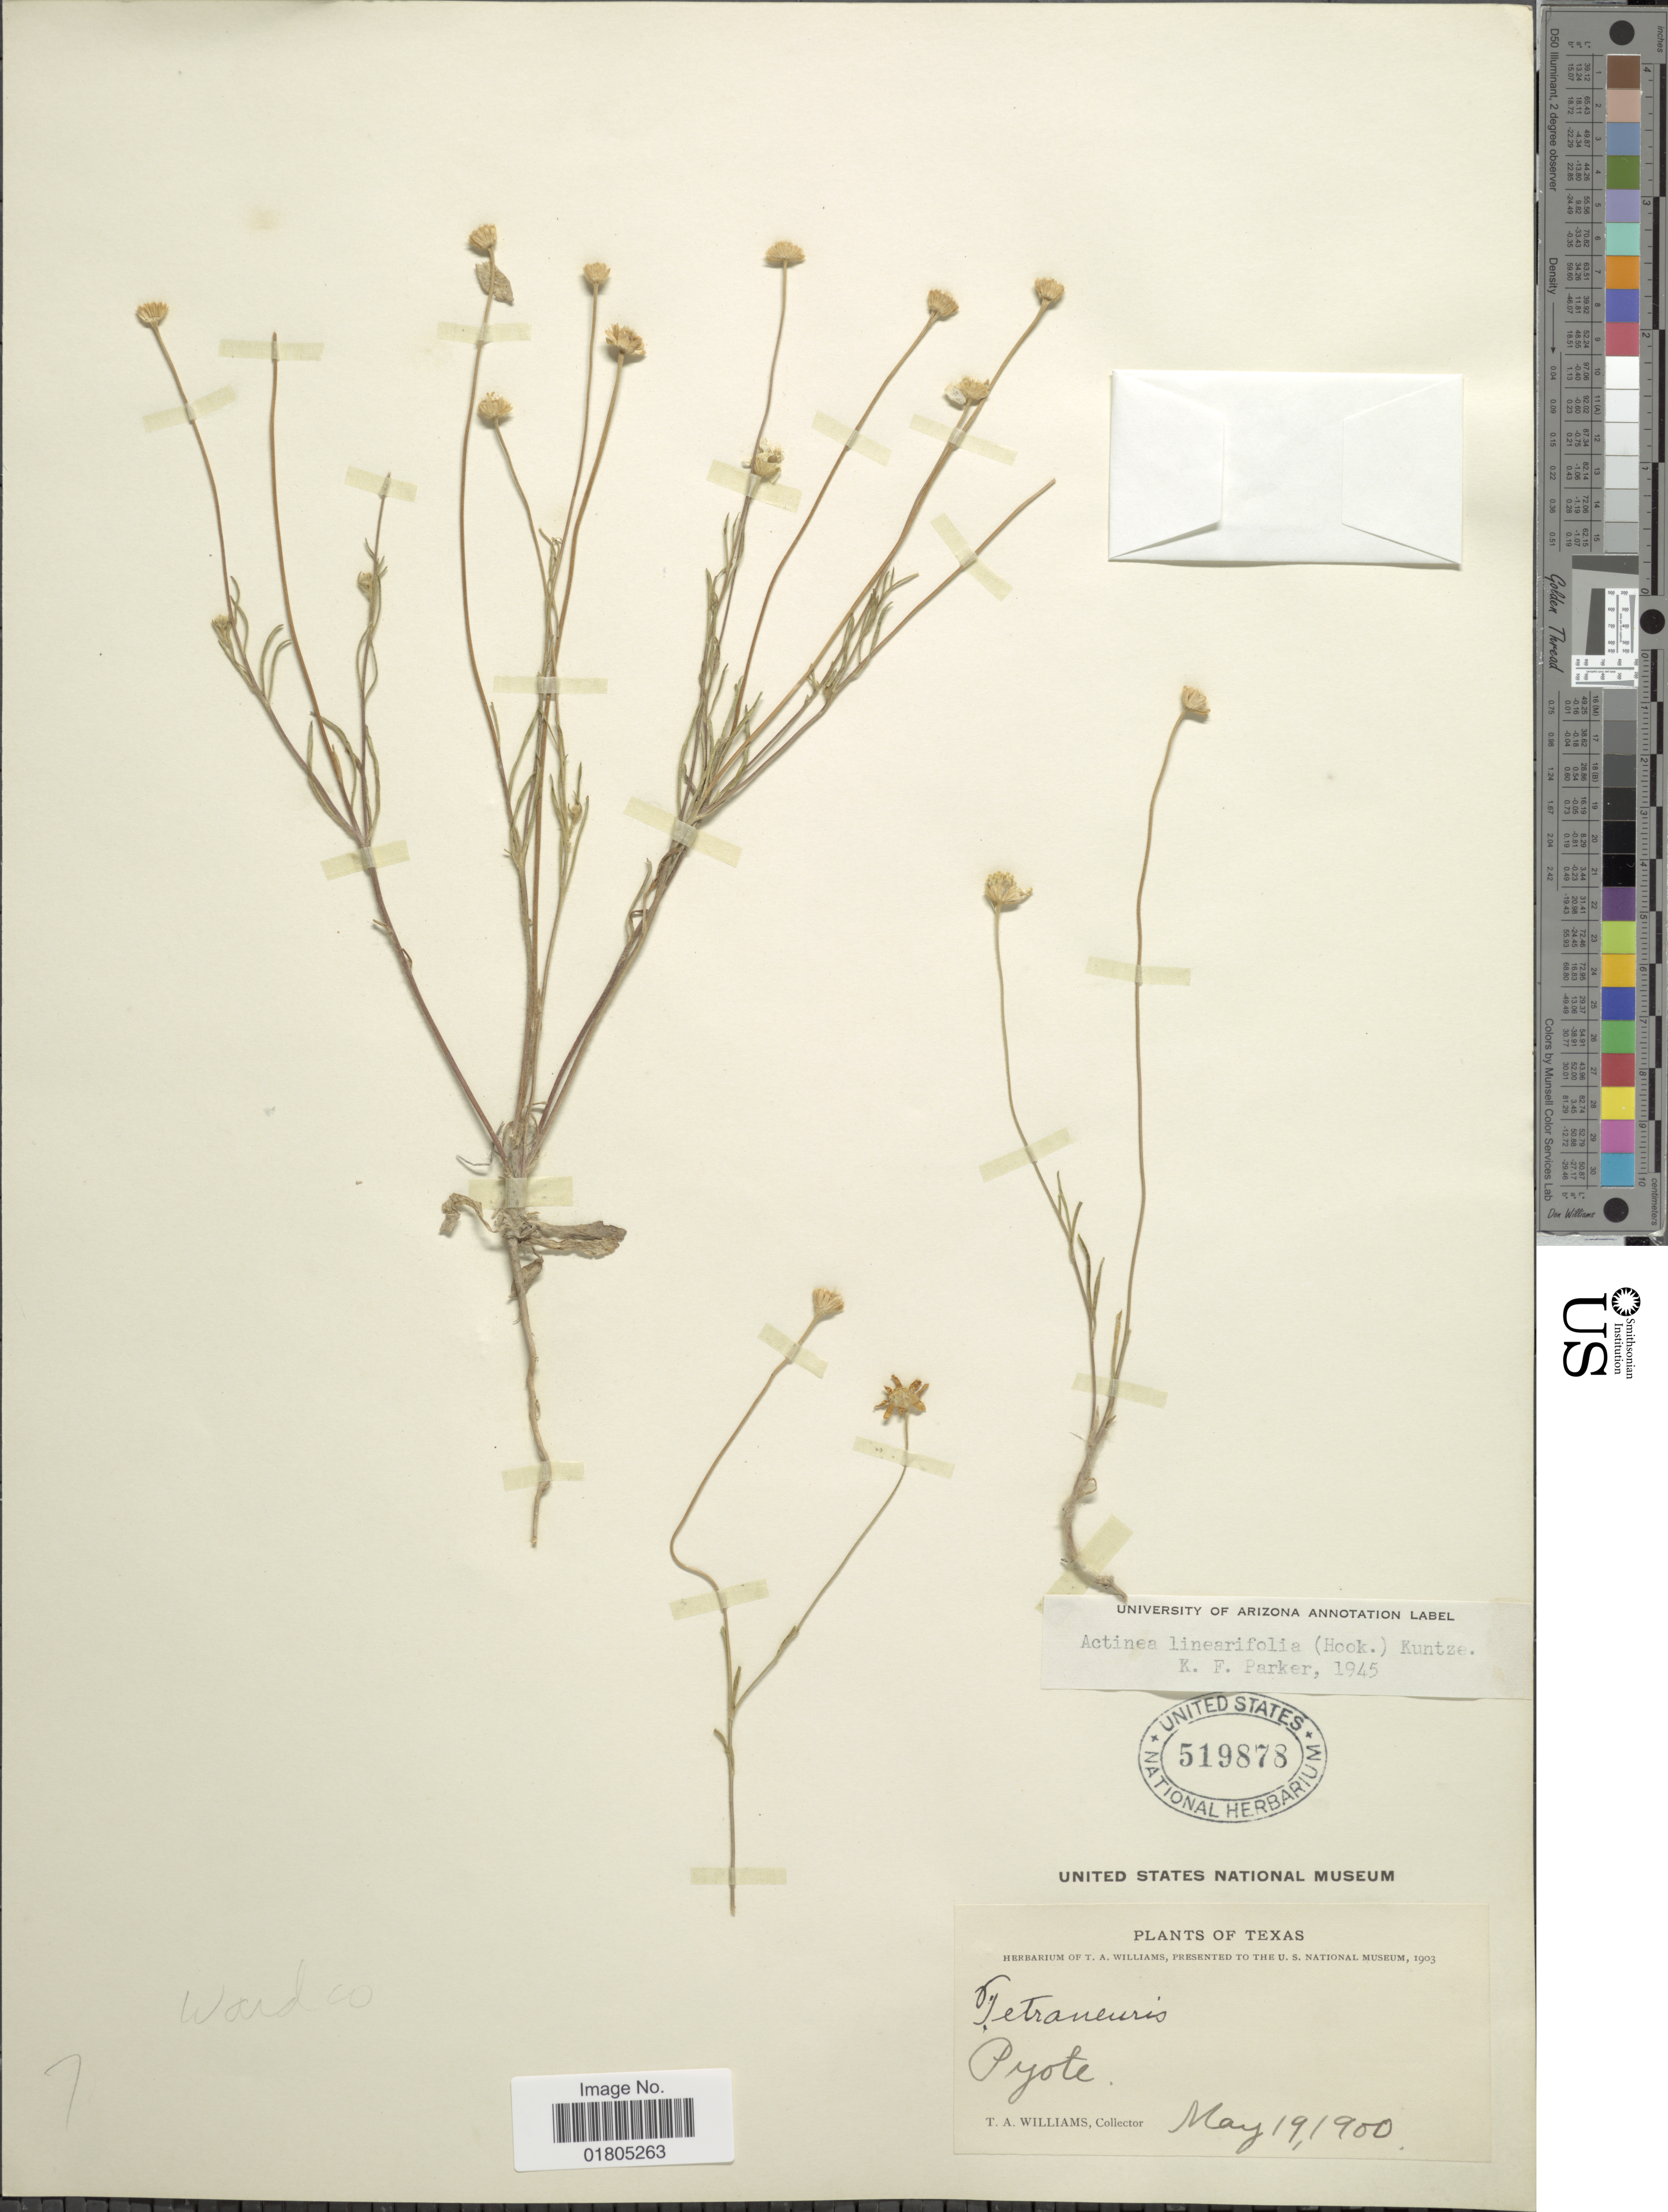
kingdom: Plantae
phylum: Tracheophyta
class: Magnoliopsida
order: Asterales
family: Asteraceae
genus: Actinea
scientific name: Actinea linearifolia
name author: (Hook.) Kuntze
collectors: T. A. Williams (herbarium)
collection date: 1900-05-19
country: United States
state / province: Texas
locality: Pyote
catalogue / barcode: US 519878